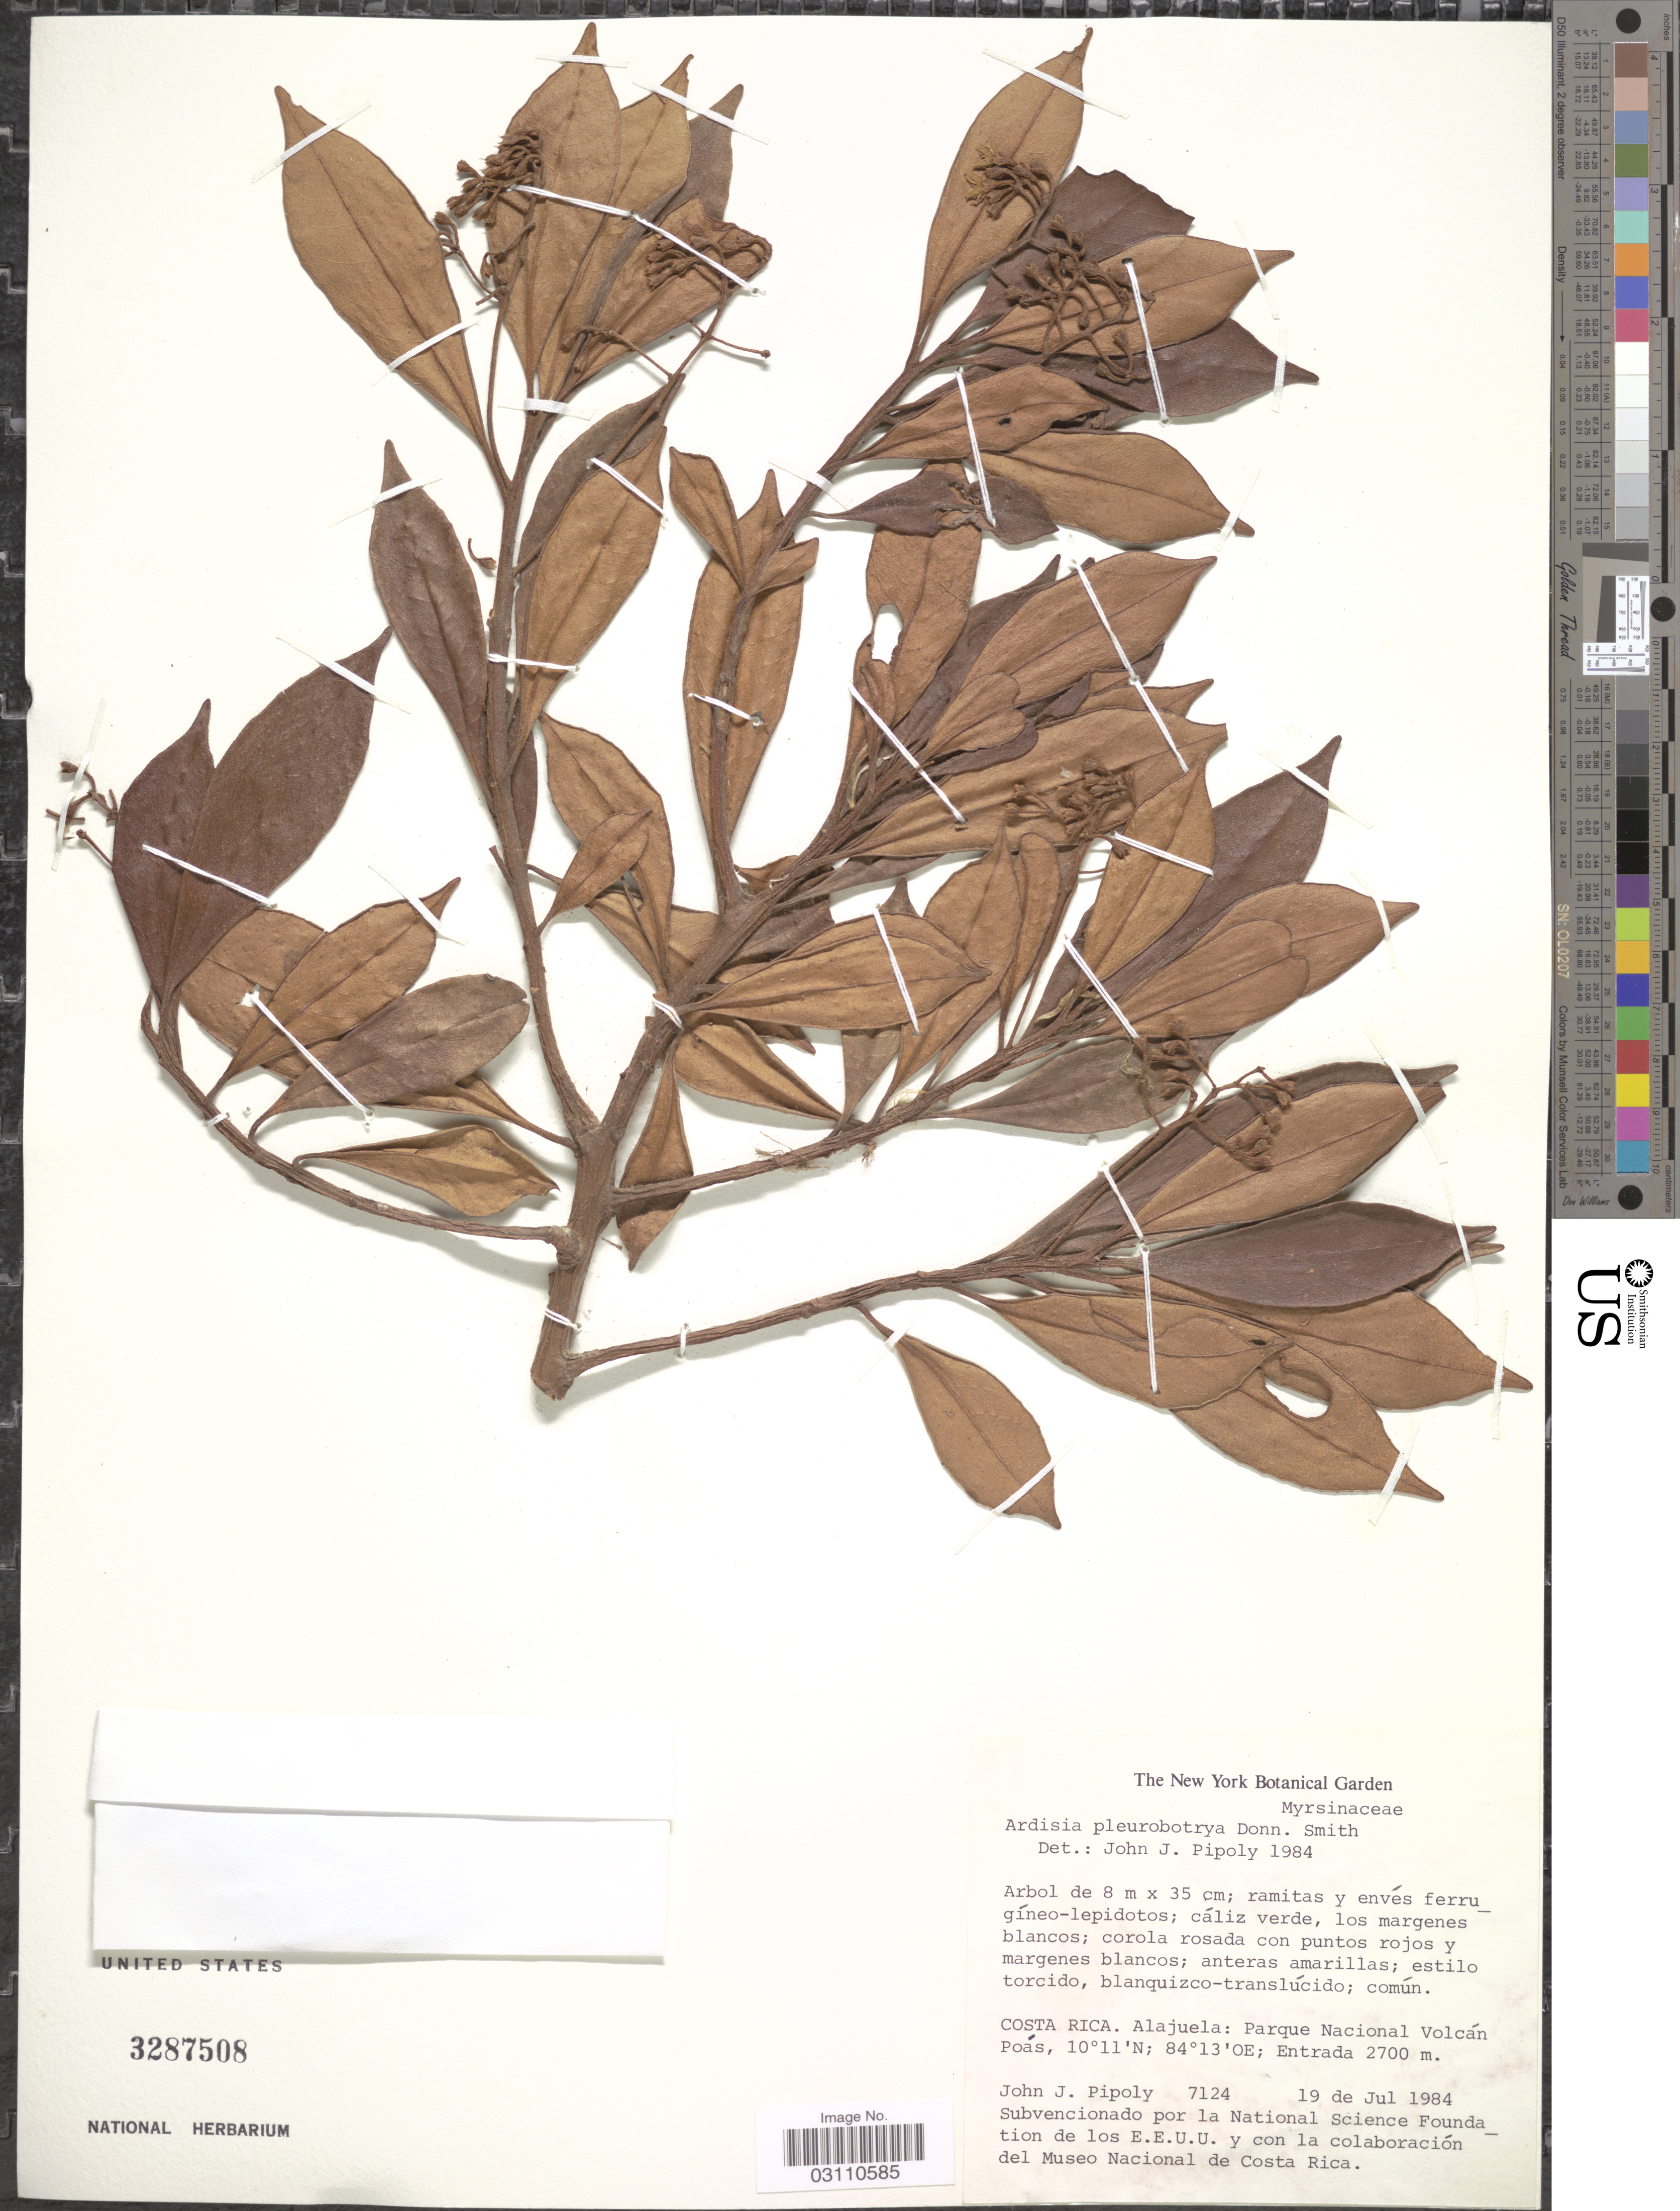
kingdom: Plantae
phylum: Tracheophyta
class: Magnoliopsida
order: Ericales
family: Primulaceae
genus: Ardisia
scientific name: Ardisia pleurobotrya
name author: Donn. Sm.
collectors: J. J. Pipoly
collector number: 7124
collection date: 1984-07-19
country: Costa Rica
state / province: Alajuela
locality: Parque Nacional Volcán Poás.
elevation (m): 2700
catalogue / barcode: US 3287508